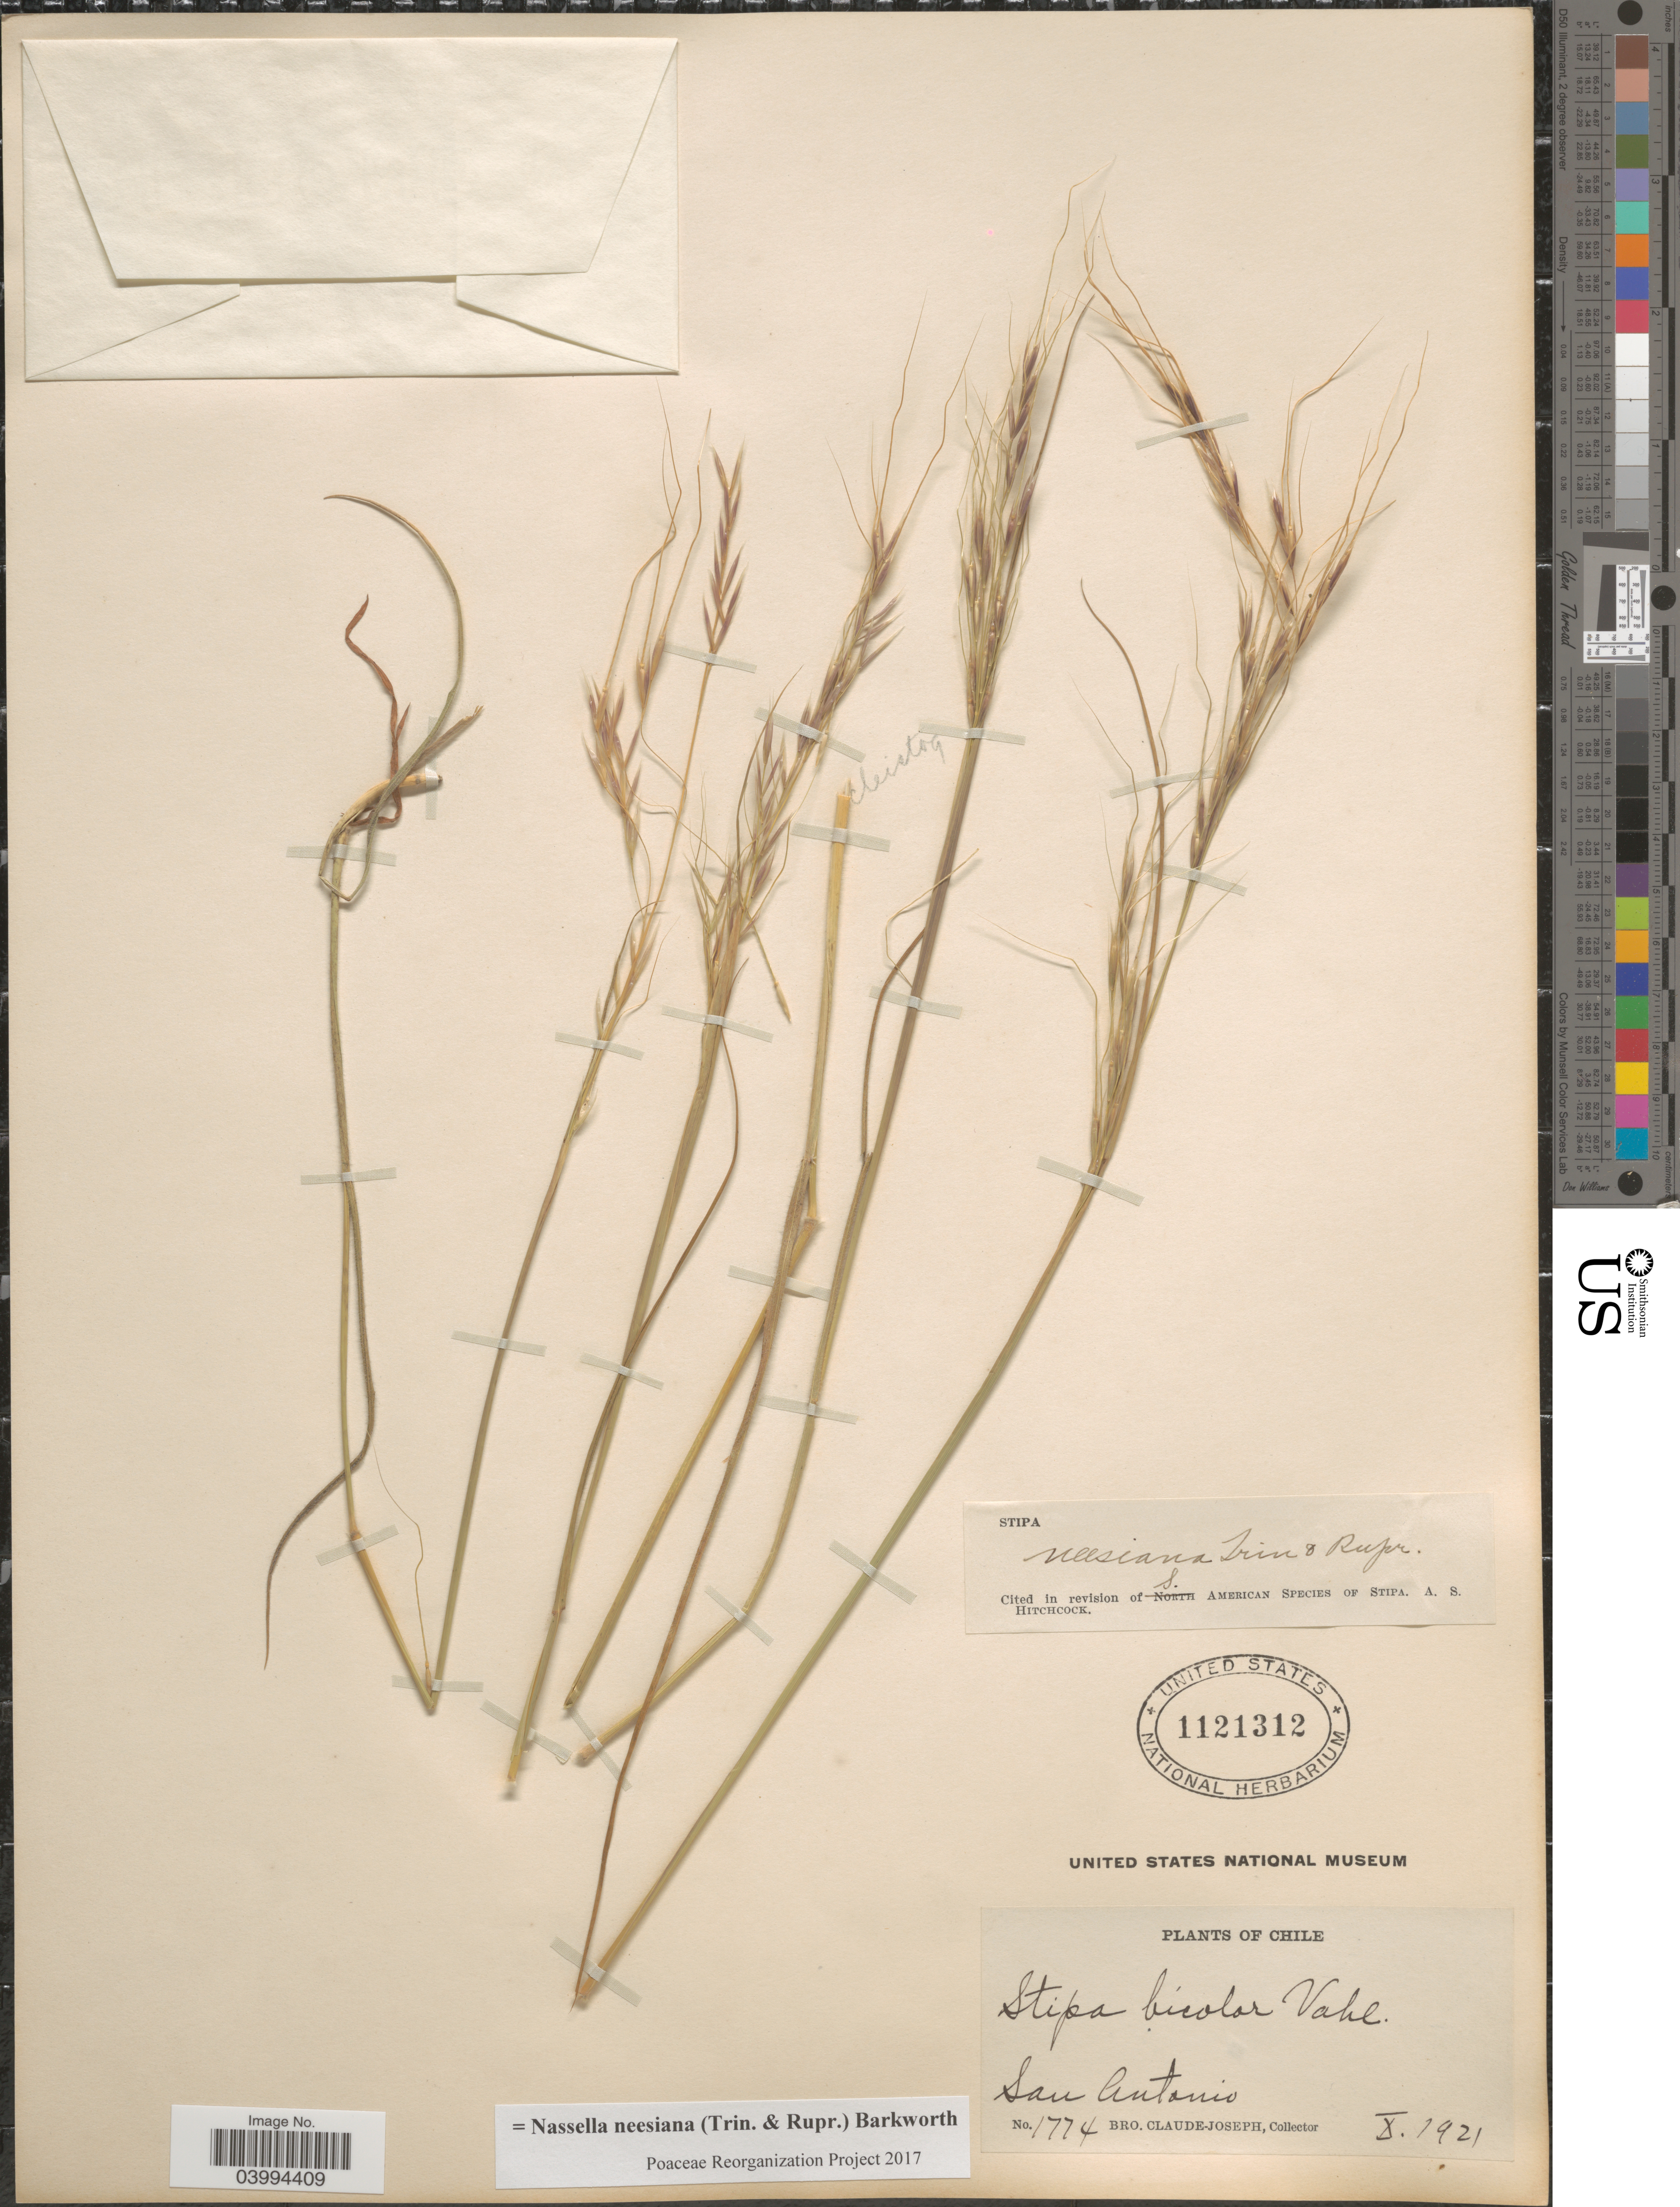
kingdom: Plantae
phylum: Tracheophyta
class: Liliopsida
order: Poales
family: Poaceae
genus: Nassella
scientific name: Nassella neesiana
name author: (Trin. & Rupr.) Barkworth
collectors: Bro. Claude-Joseph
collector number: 1774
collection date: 1921-10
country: Chile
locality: San Antonio.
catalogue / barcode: US 1121312